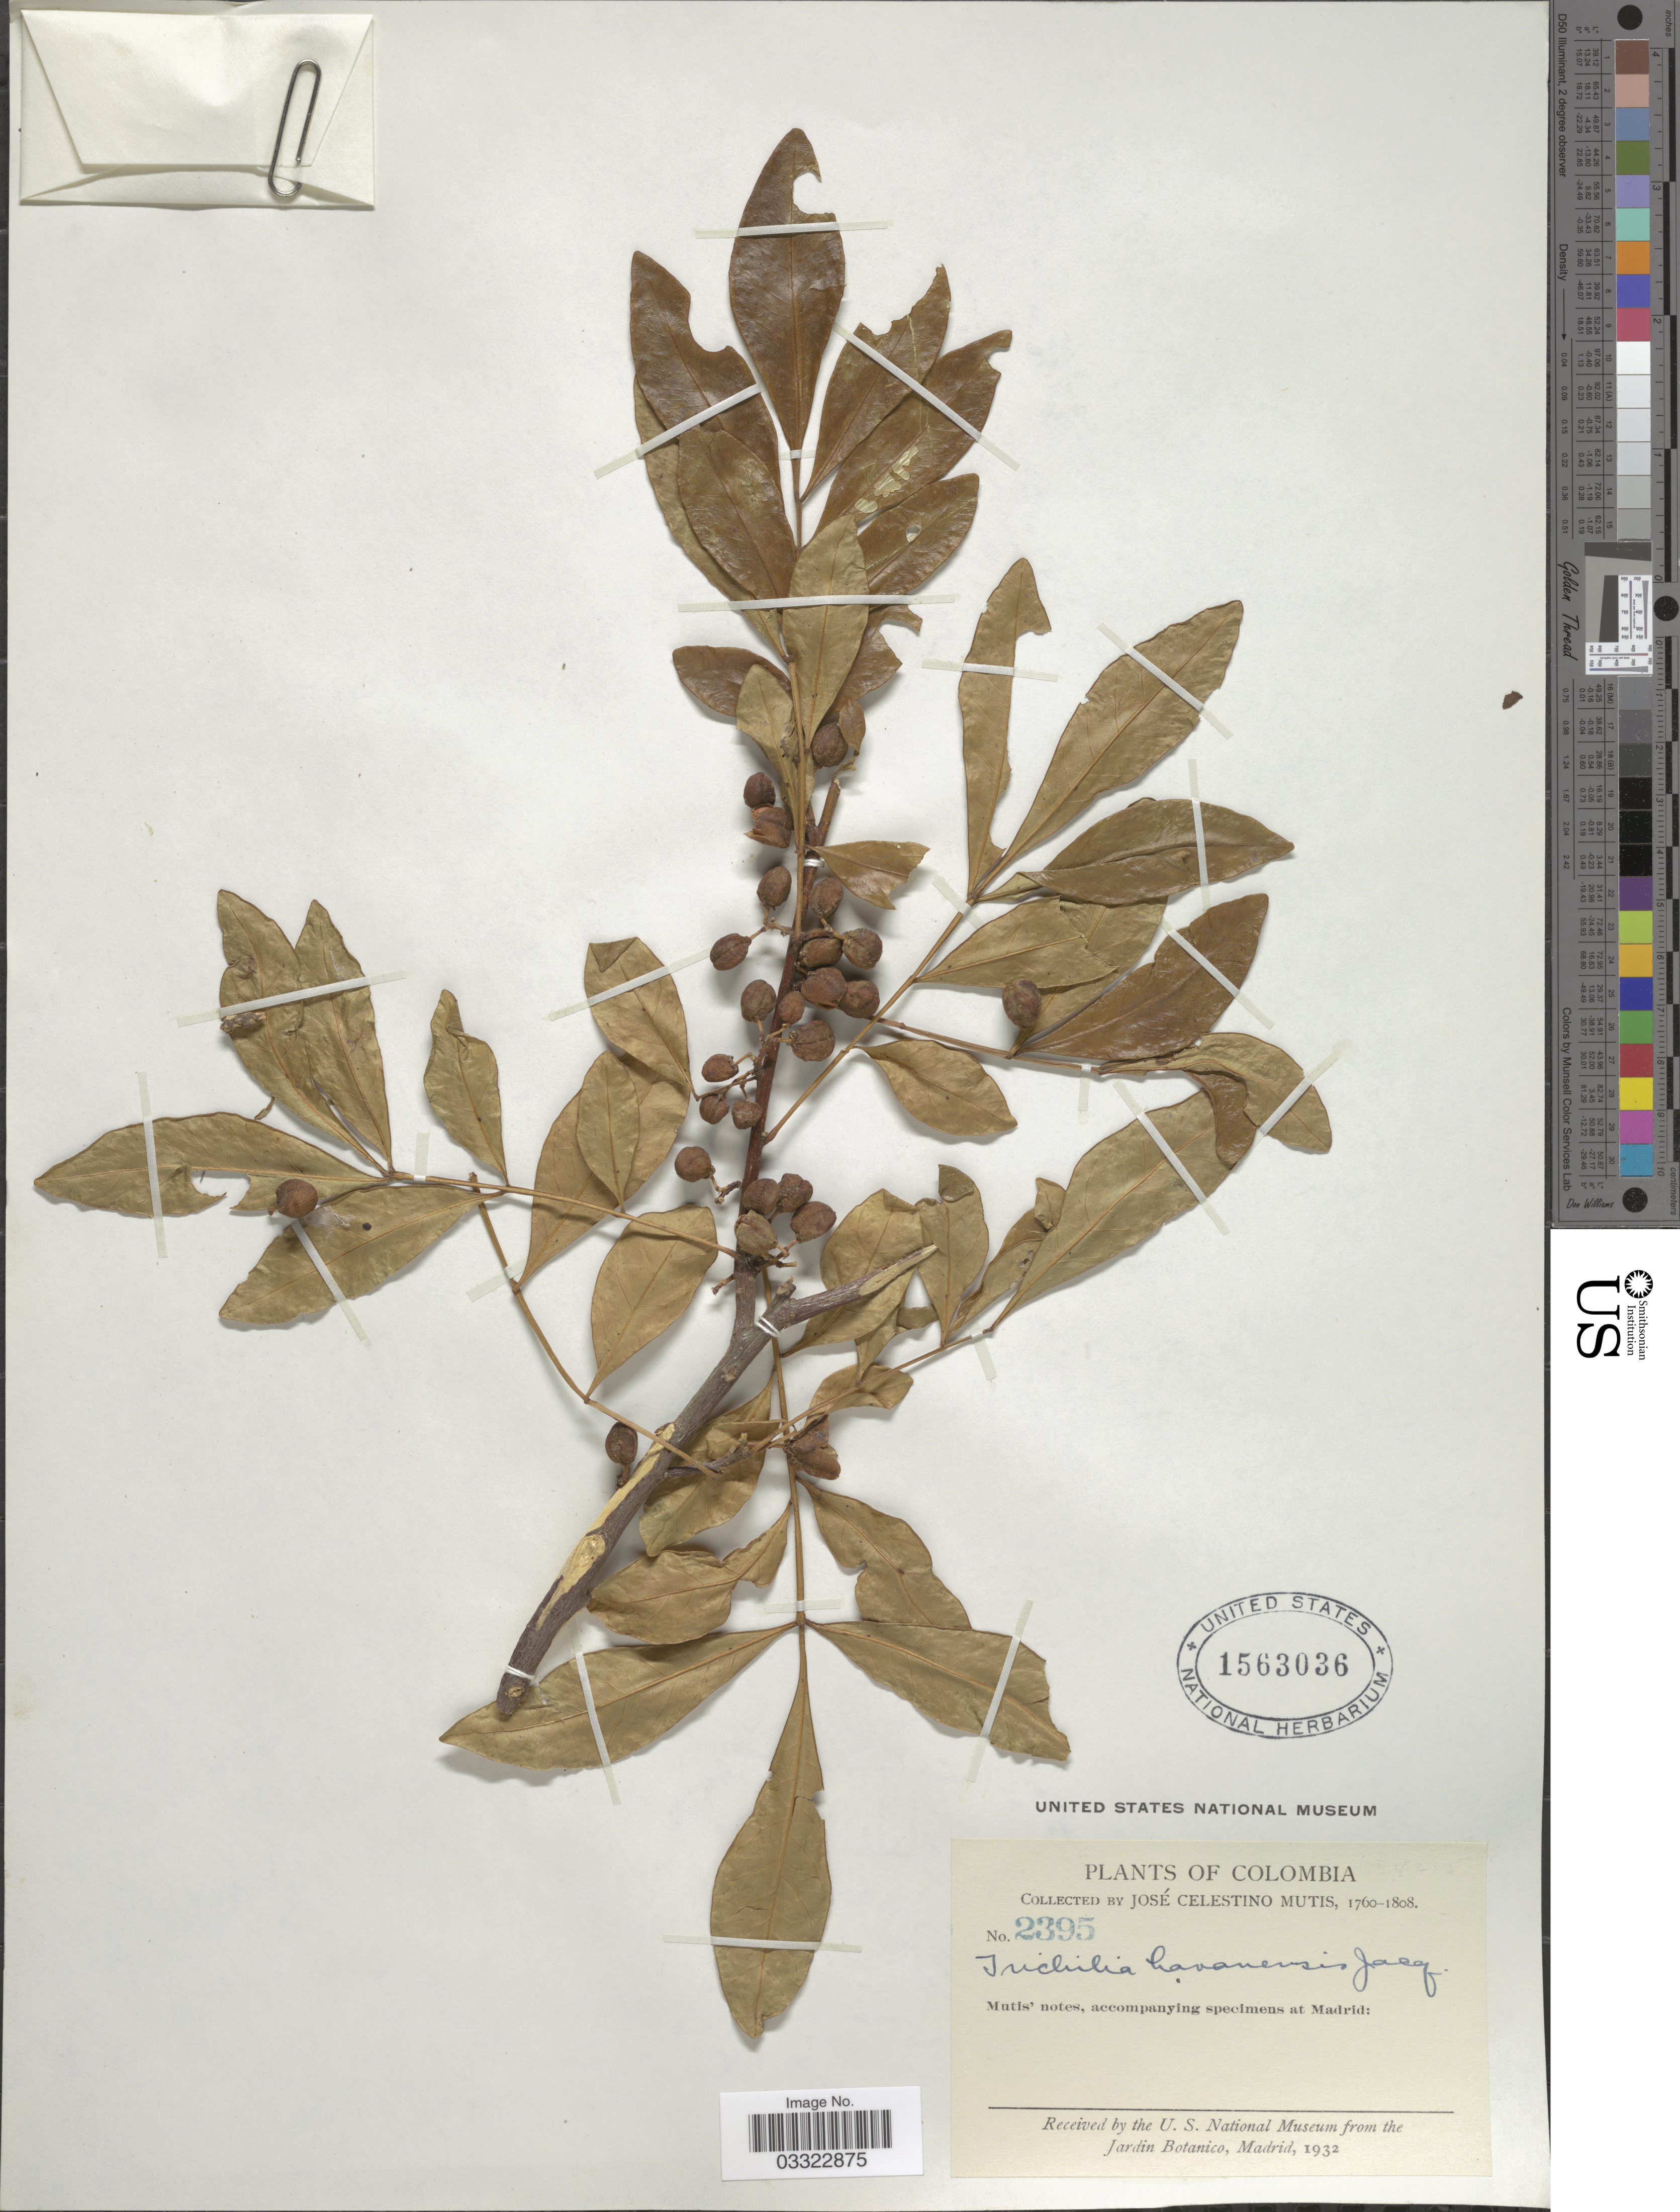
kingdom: Plantae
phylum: Tracheophyta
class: Magnoliopsida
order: Sapindales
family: Meliaceae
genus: Trichilia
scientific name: Trichilia havanensis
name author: Jacq.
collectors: J. C. B. Mutis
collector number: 2395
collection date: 1760/1808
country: Colombia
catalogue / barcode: US 1563036